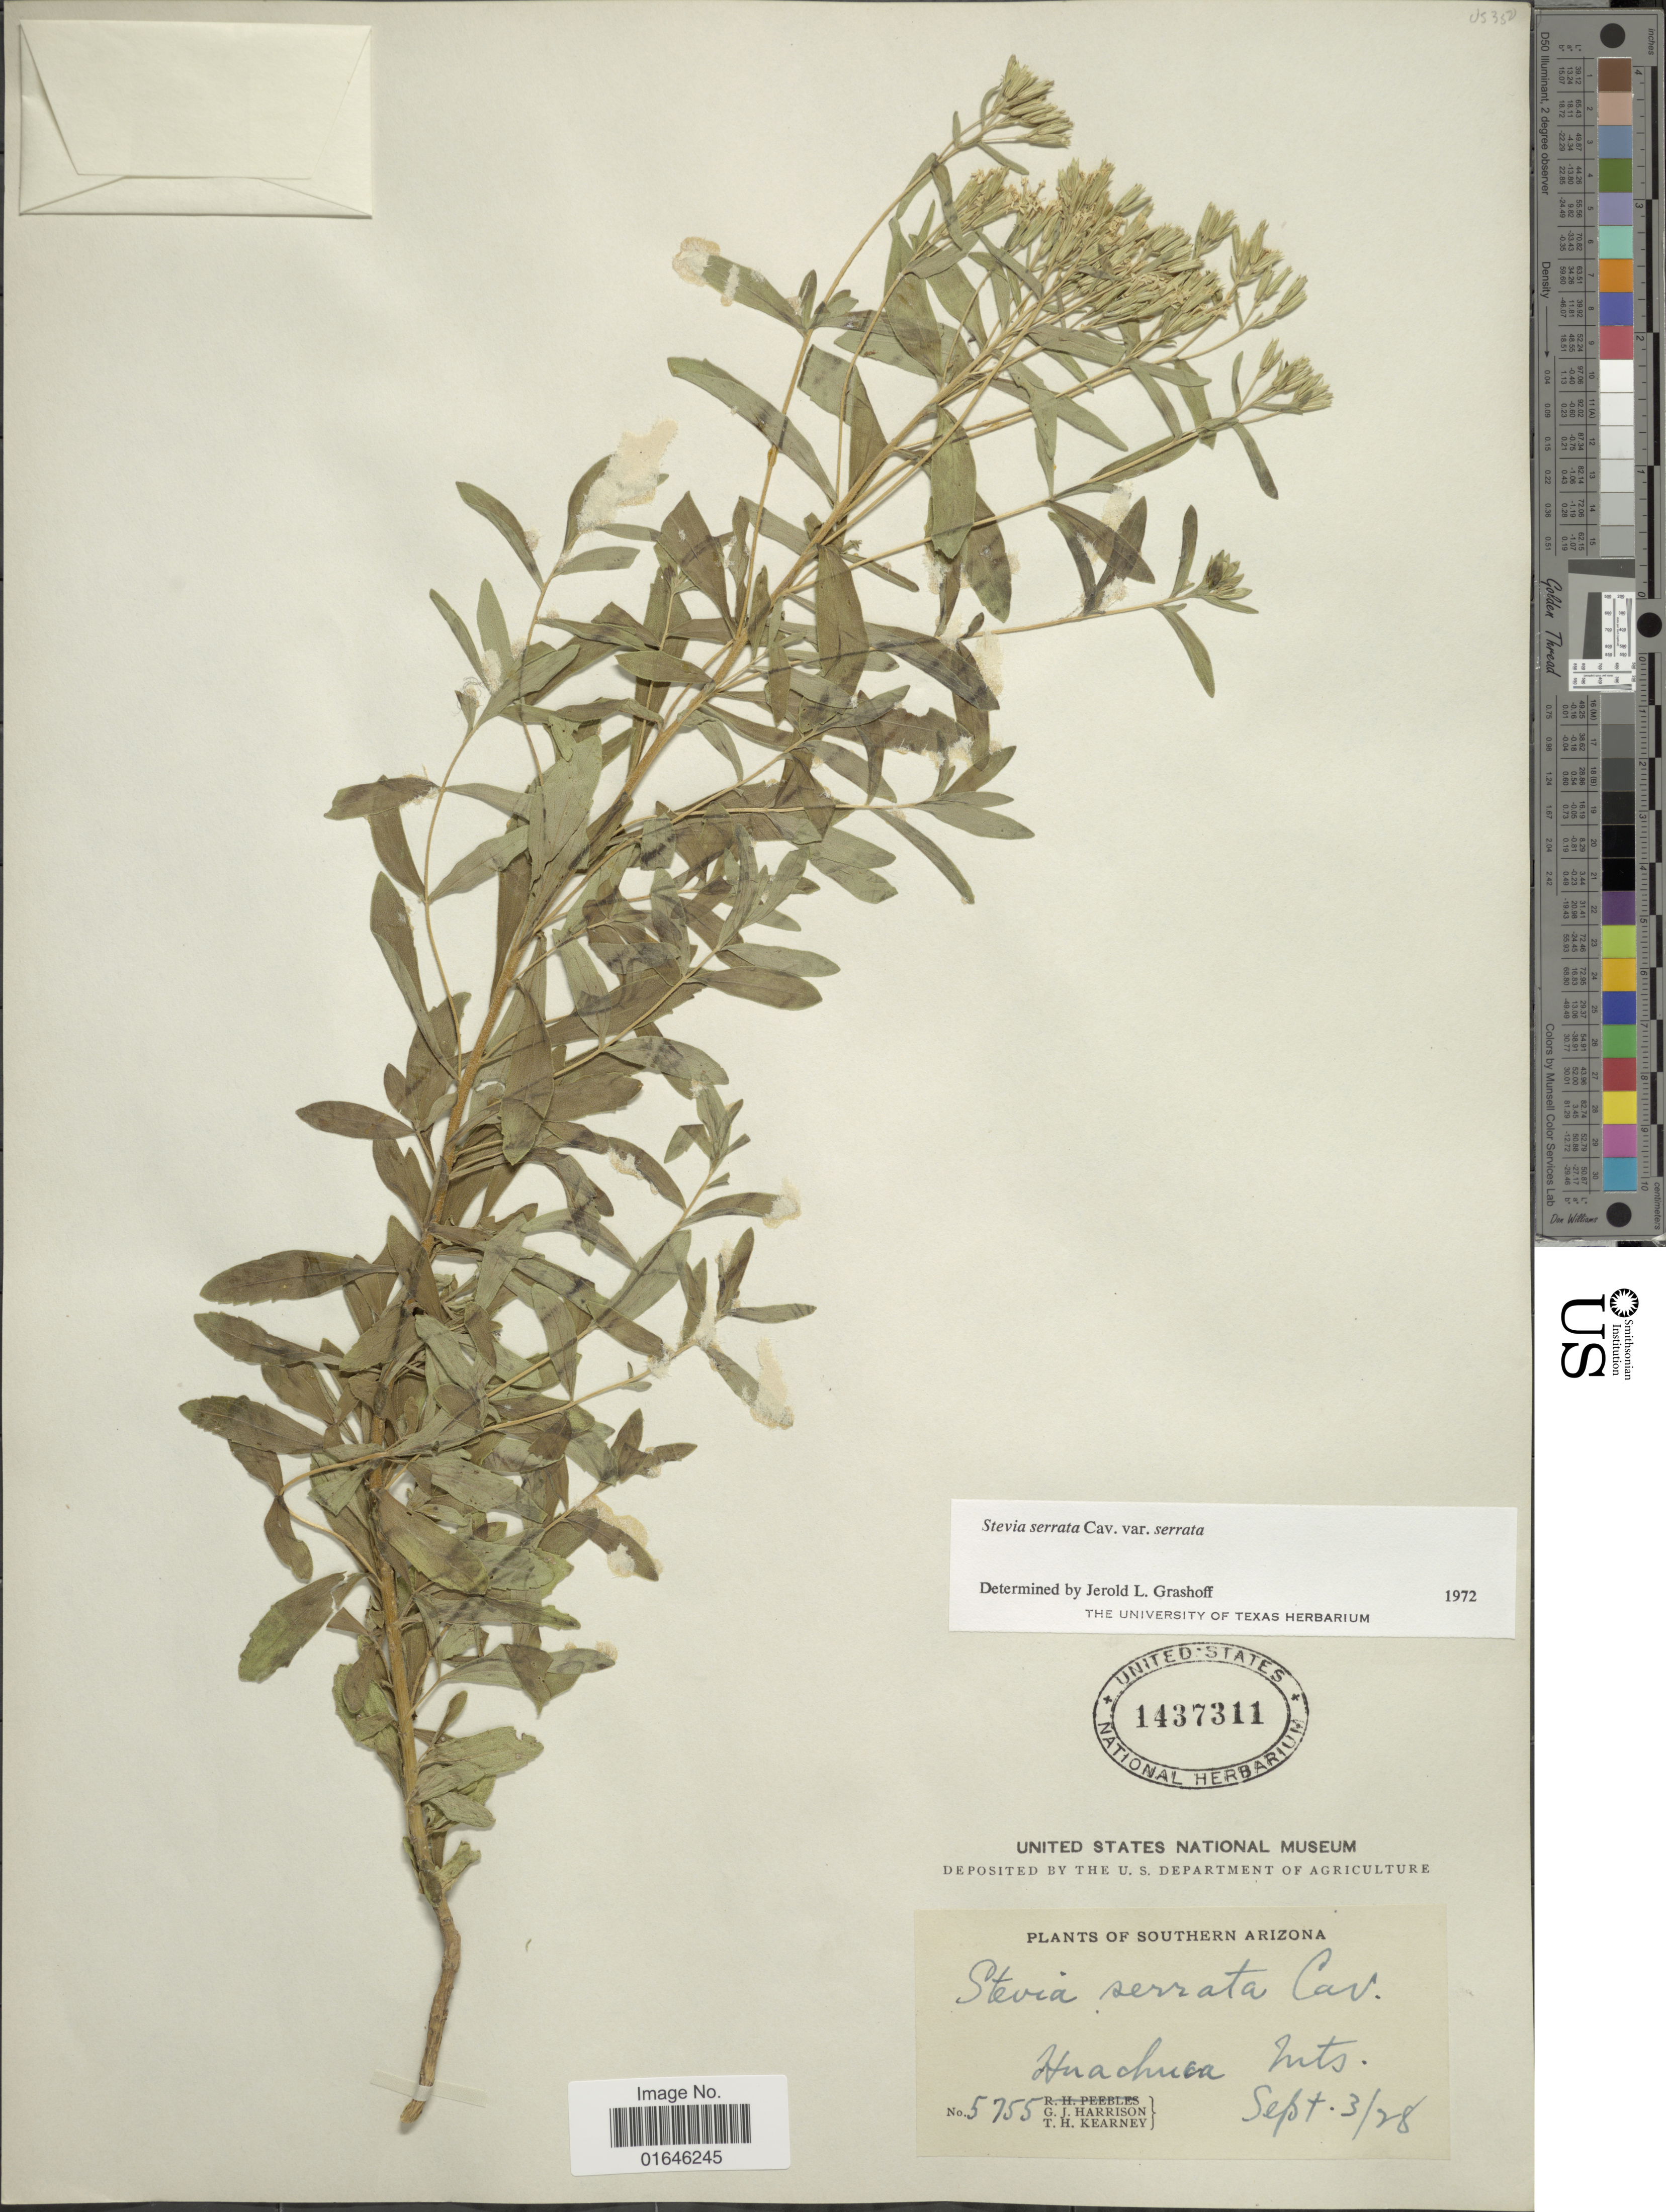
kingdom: Plantae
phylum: Tracheophyta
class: Magnoliopsida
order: Asterales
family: Asteraceae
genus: Stevia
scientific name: Stevia serrata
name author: Cav.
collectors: G. J. Harrison & T. H. Kearney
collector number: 5755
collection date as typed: Transcribed d/m/y: 3/9/28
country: United States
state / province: Arizona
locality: Southern Arizona, Huachuca Mts.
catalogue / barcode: US 1437311